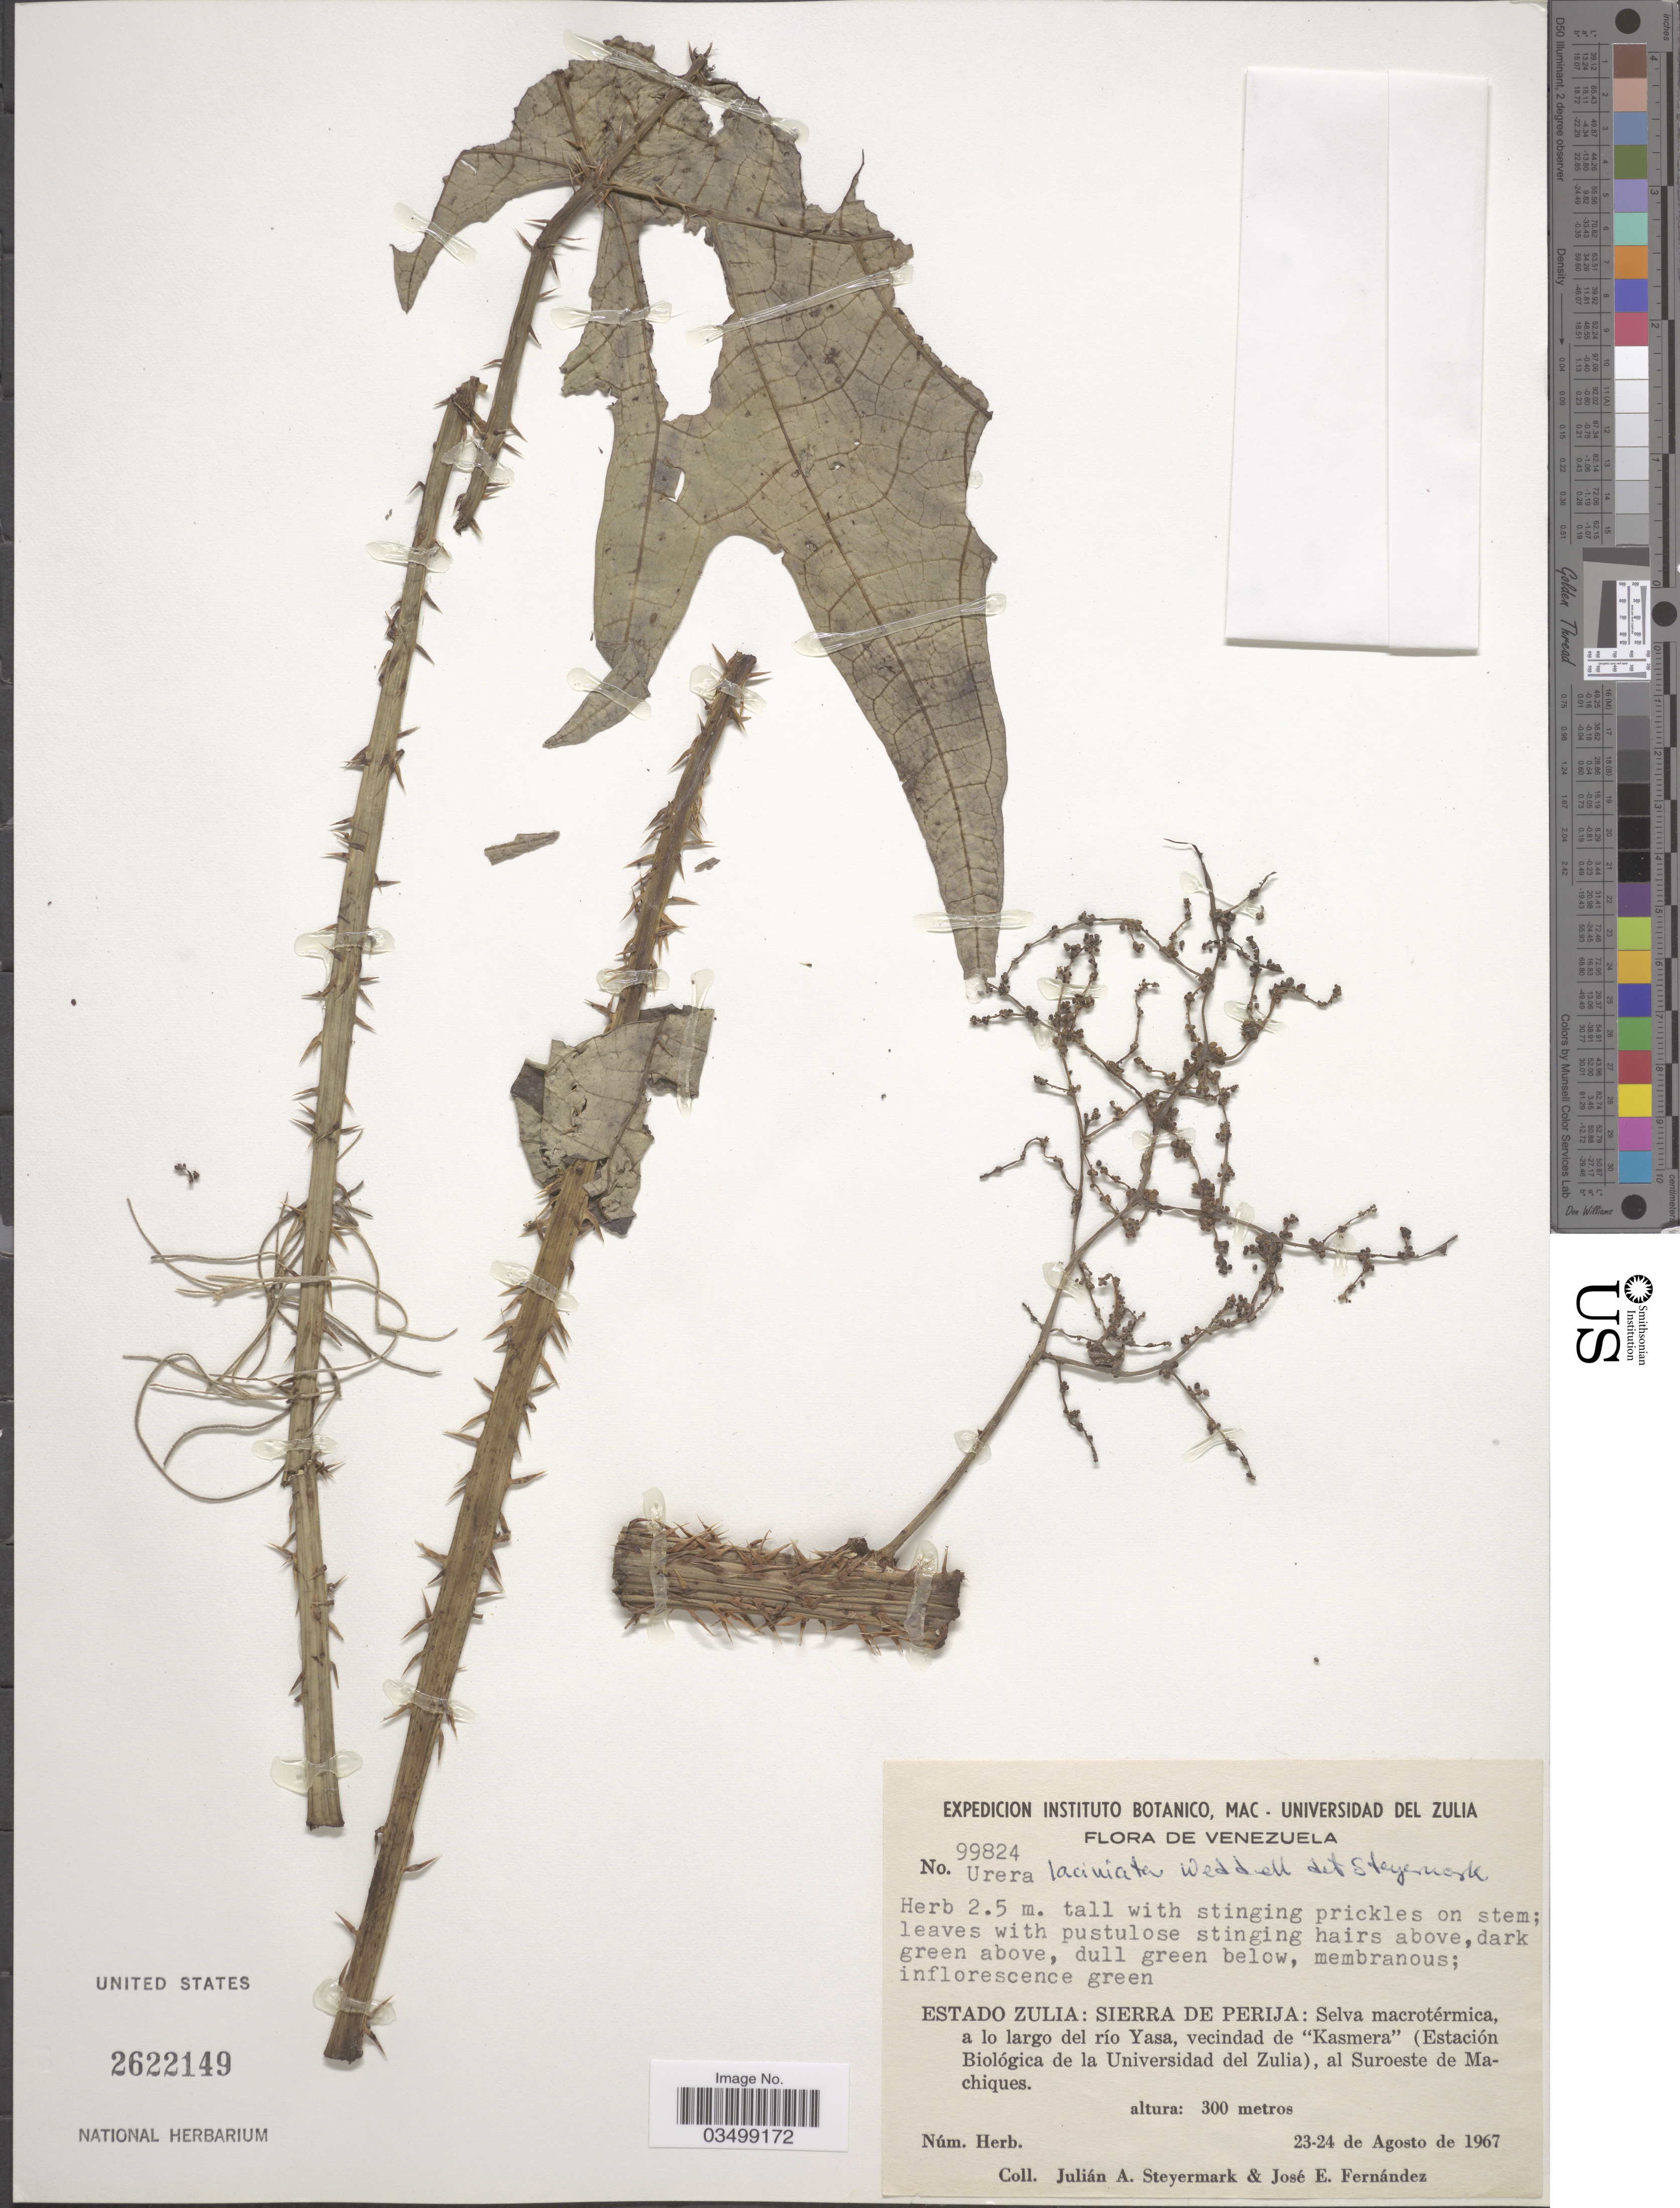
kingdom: Plantae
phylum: Tracheophyta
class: Magnoliopsida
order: Rosales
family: Urticaceae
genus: Urera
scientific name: Urera laciniata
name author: (Gaudich.) Wedd.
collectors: J. Steyermark & J. Fernández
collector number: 99824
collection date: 1967-08-23/1967-08-24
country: Venezuela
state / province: Zulia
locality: Sierra de Perija: Selva macrotérmica, a lo largo del río Yasa, vecindad de "Kasmera" (Estación Biológica de la Universidad del Zulia), al Suroeste de Machiques.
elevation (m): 300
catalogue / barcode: US 2622149